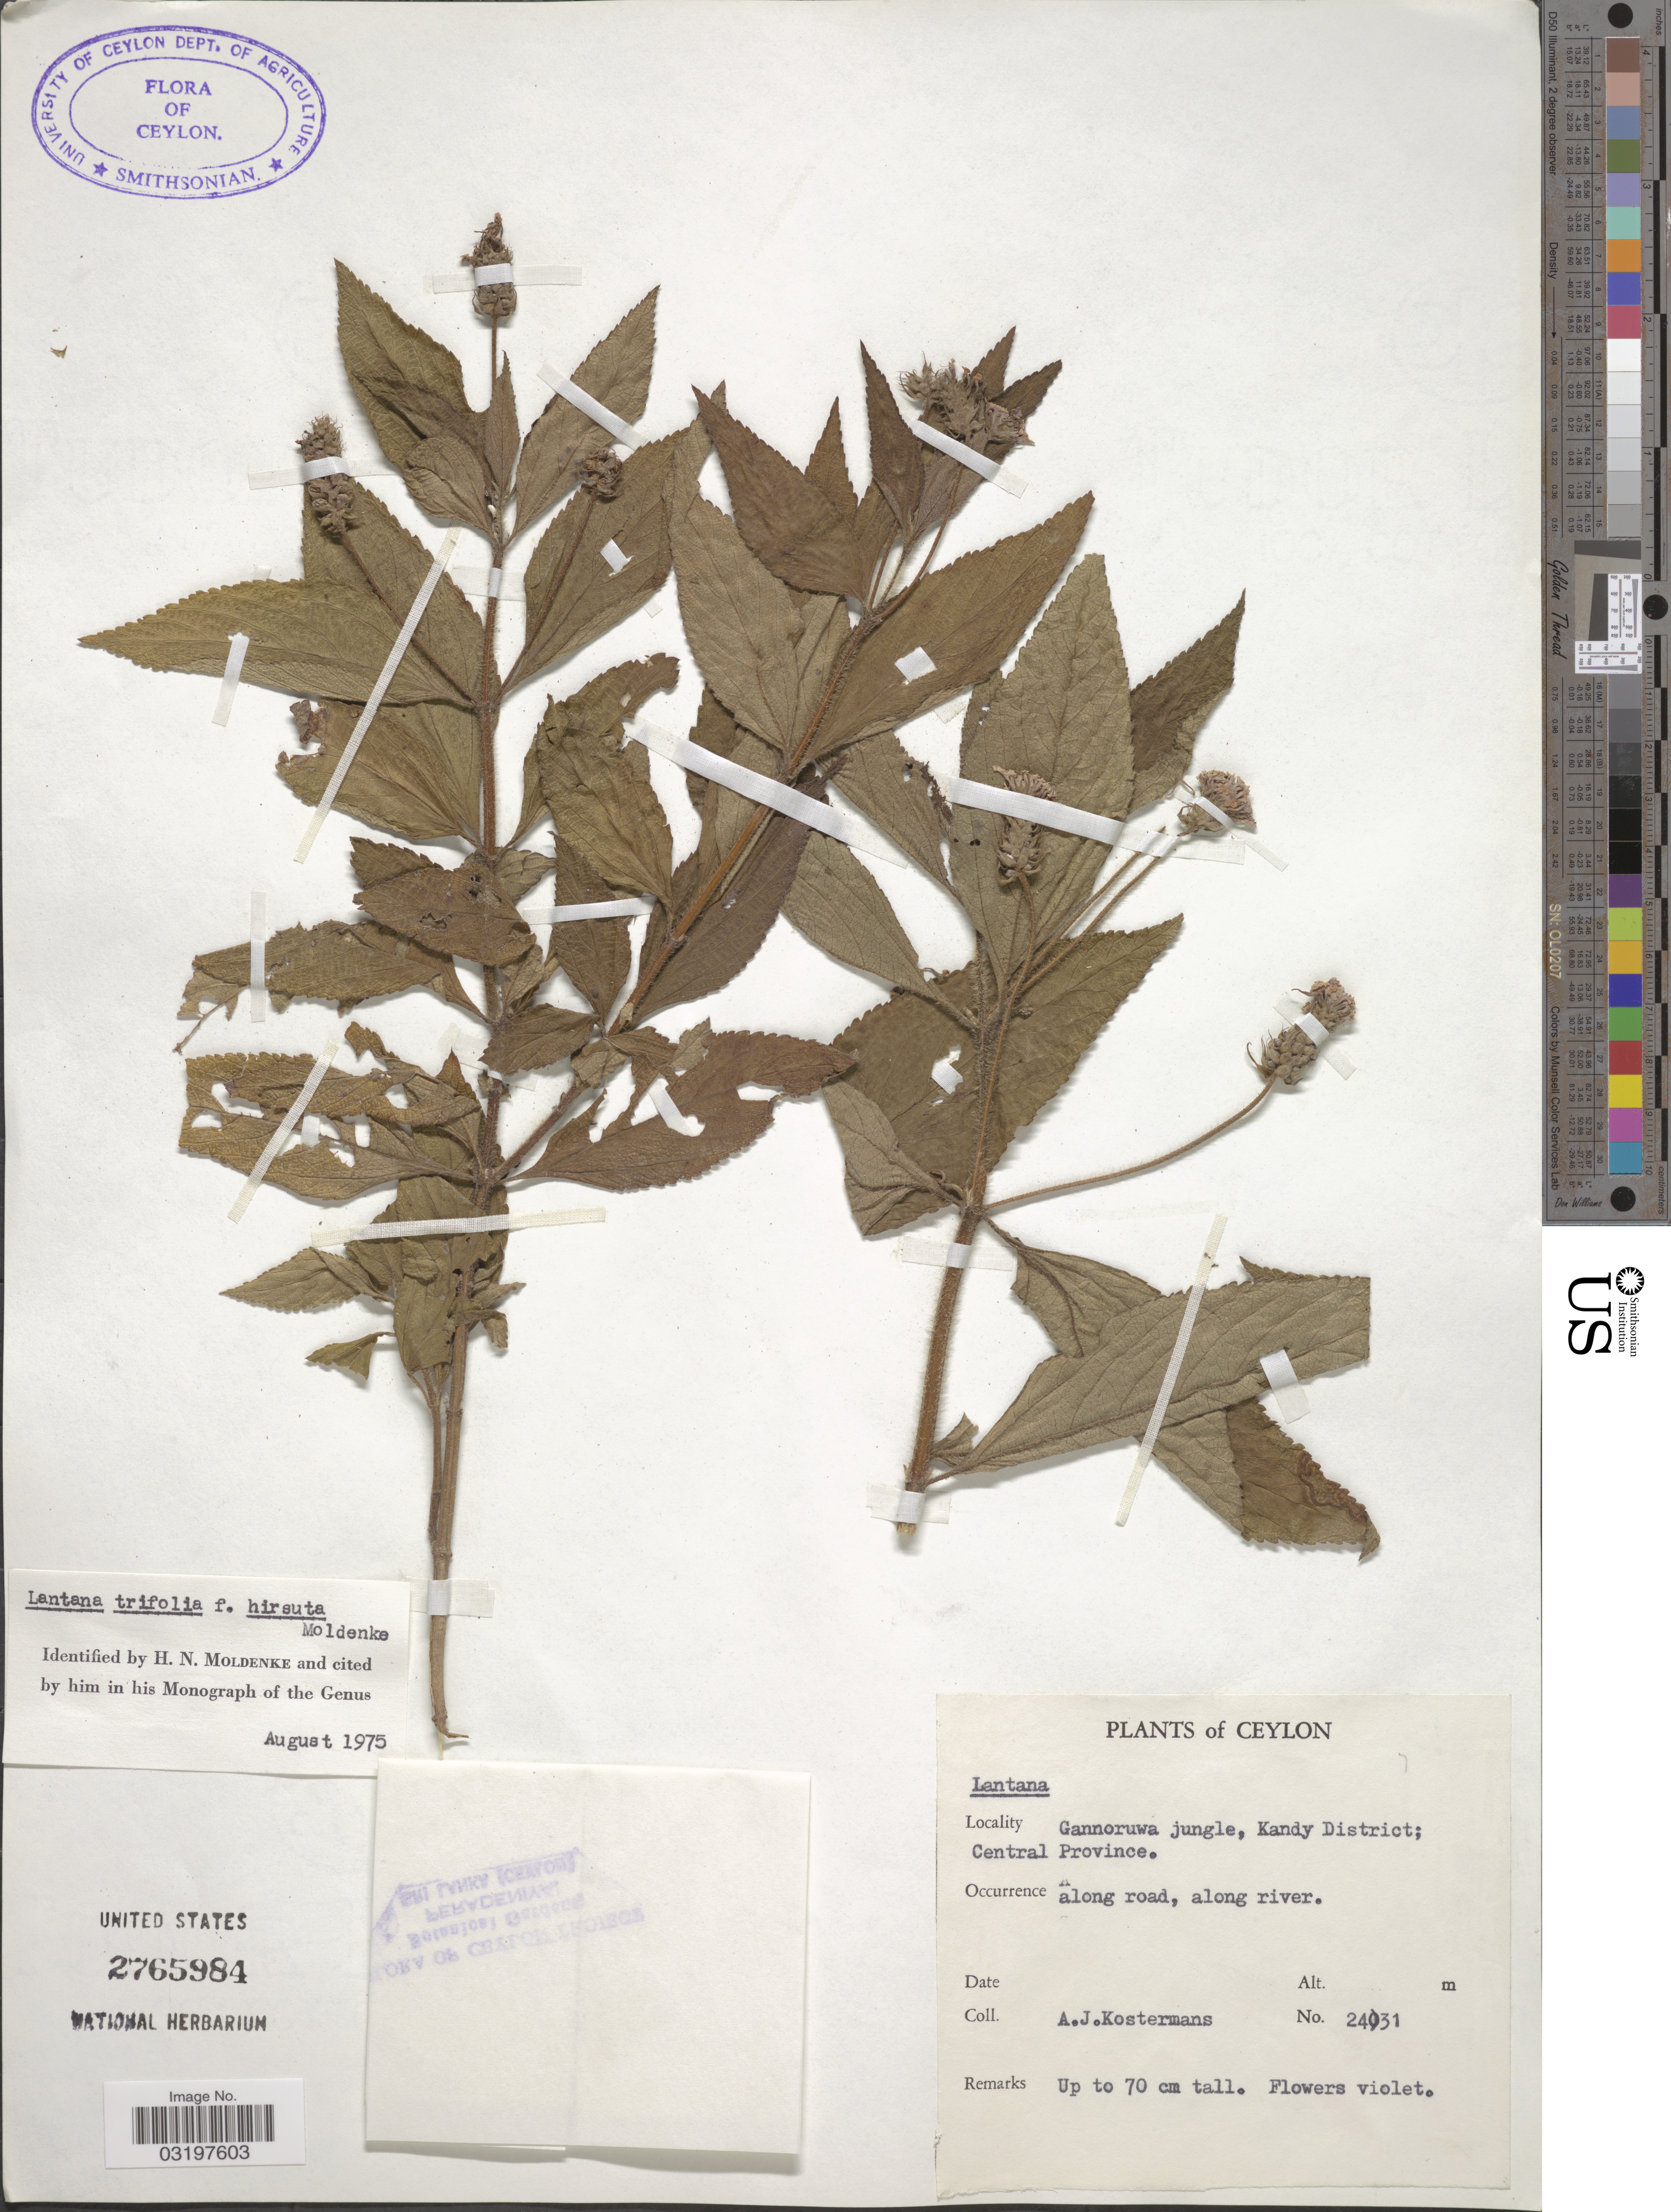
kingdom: Plantae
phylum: Tracheophyta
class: Magnoliopsida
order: Lamiales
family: Verbenaceae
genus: Lantana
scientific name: Lantana trifolia f. hirsuta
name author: Moldenke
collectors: A. J. G. Kostermans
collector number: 24031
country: Sri Lanka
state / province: Central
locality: Ceylon. Gannoruwa jungle, Kandy District.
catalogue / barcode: US 2765984